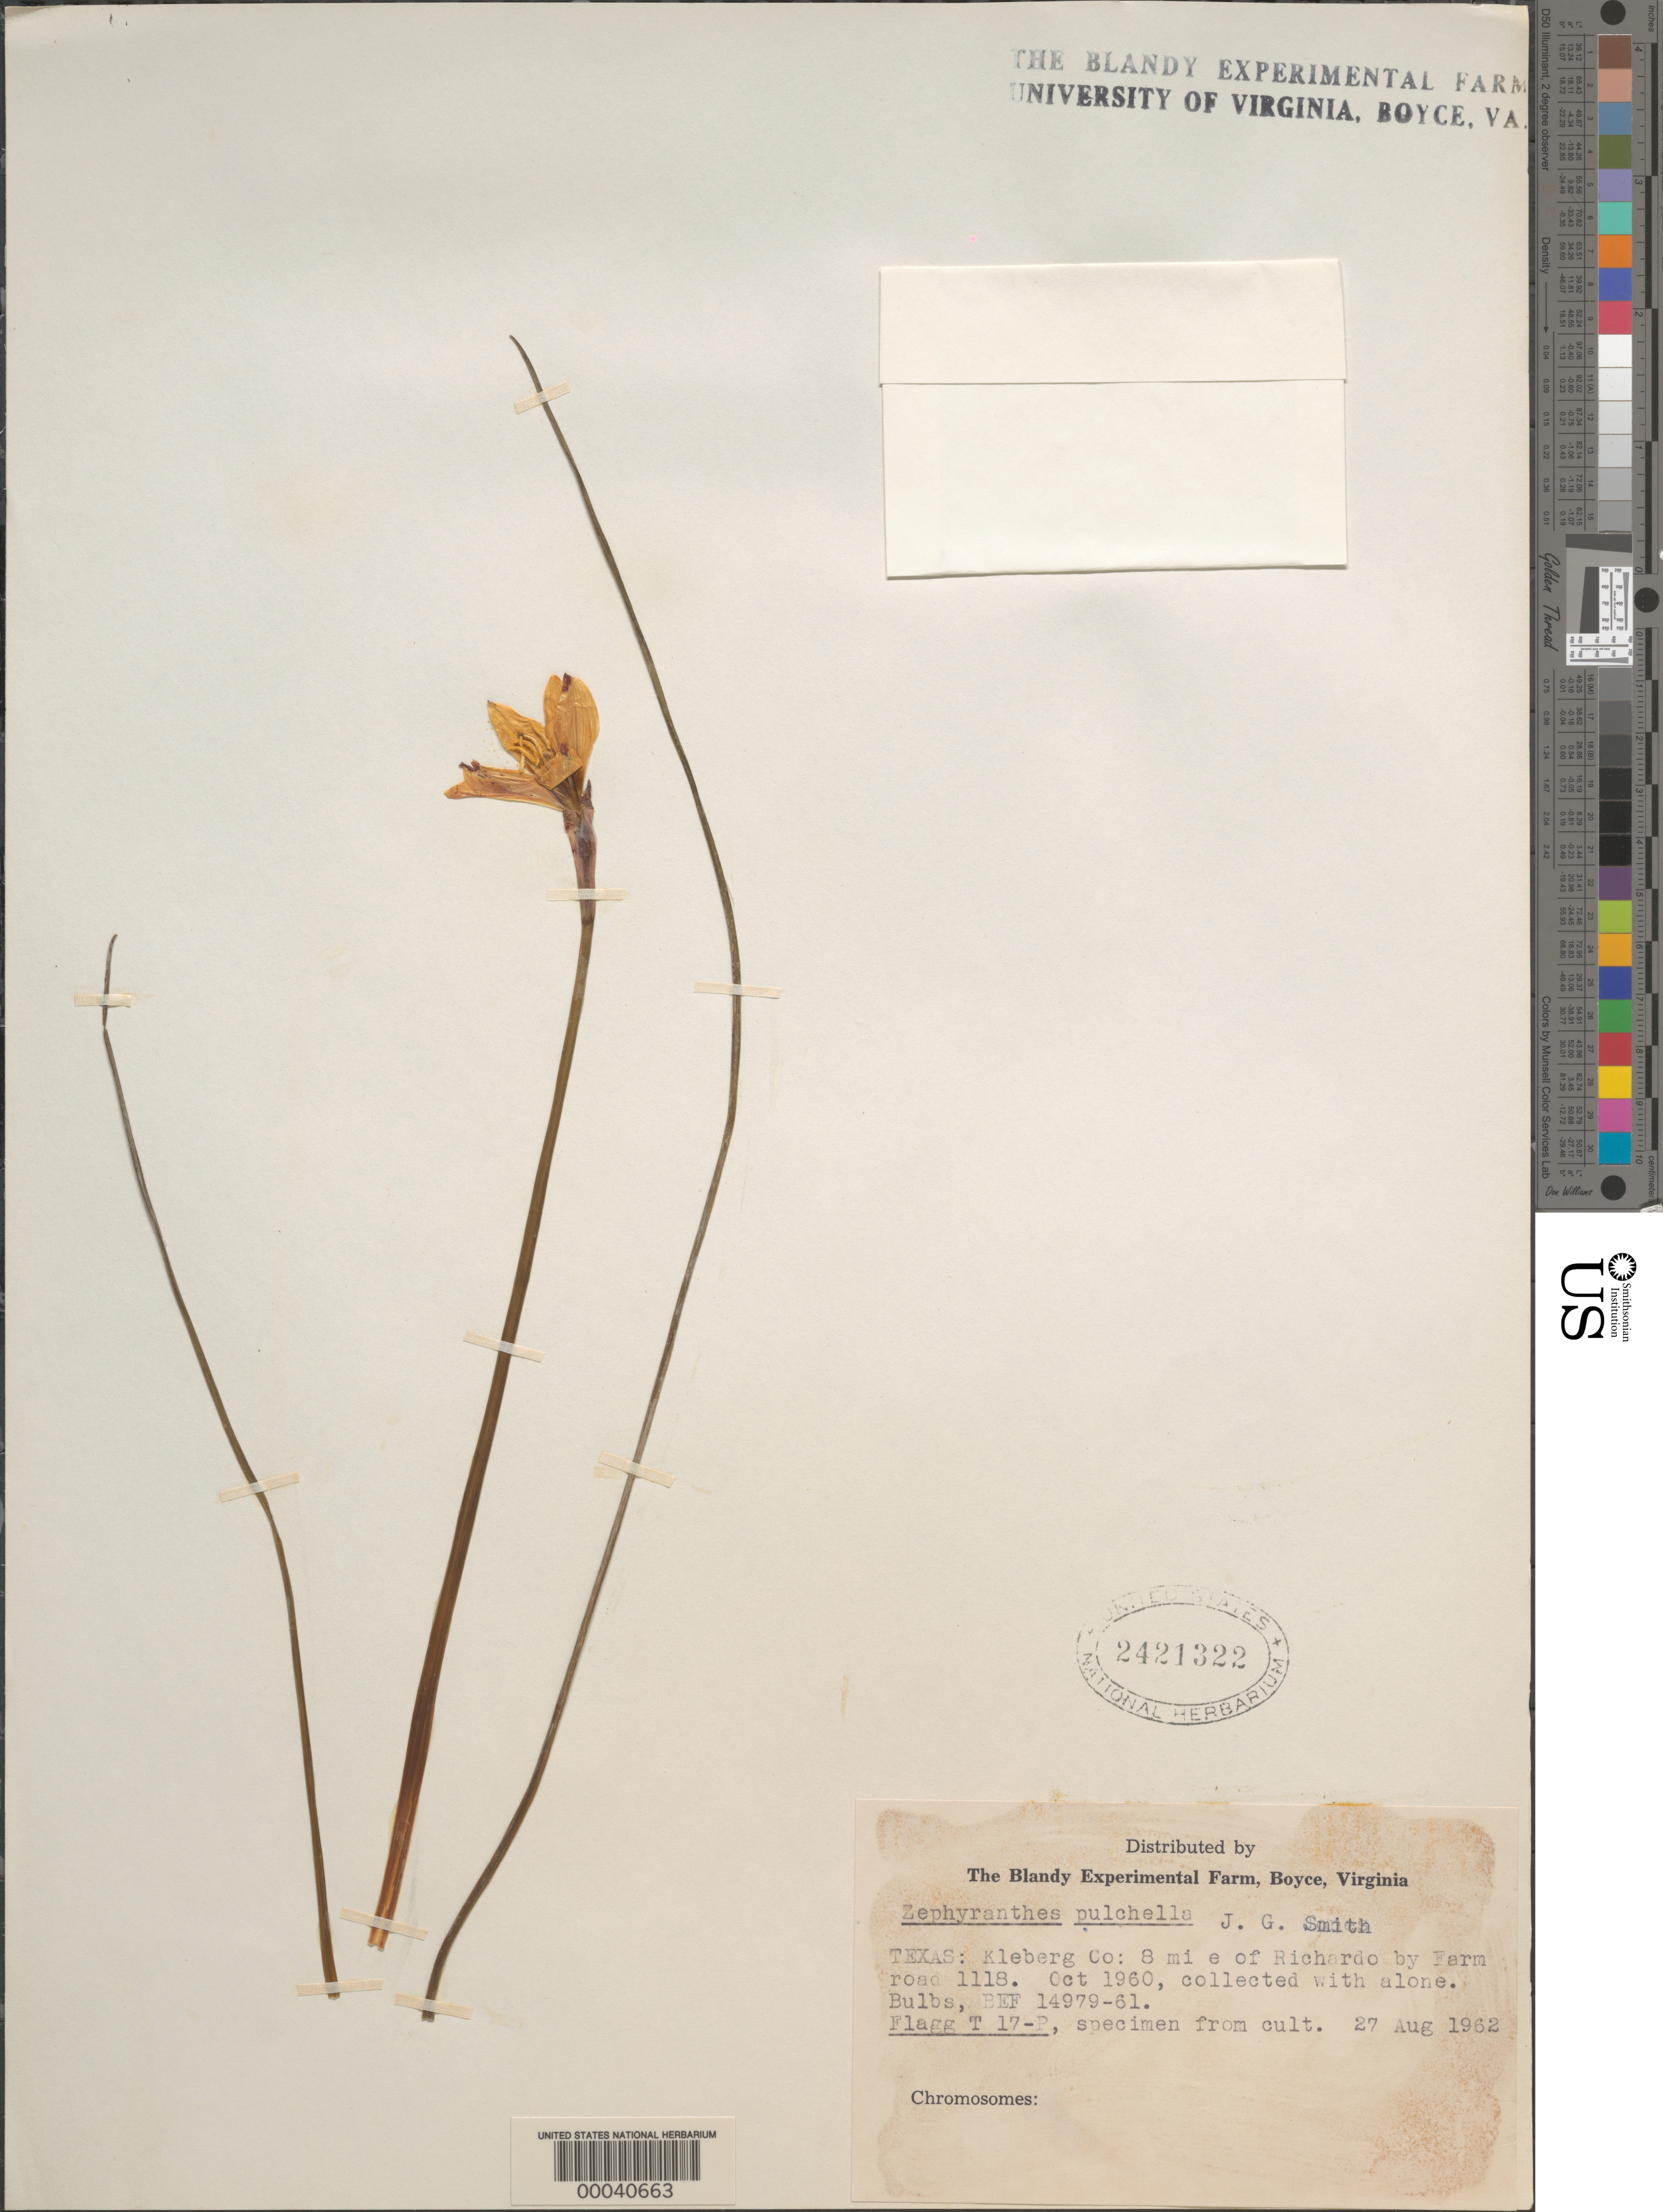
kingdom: Plantae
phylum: Tracheophyta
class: Liliopsida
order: Asparagales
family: Amaryllidaceae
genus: Zephyranthes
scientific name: Zephyranthes pulchella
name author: J.G. Sm.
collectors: R. O. Flagg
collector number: T-17-p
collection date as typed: Oct 1960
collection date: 1960-10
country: United States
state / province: Texas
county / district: Kleburg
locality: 8 mi. e of richardo by farm road 1118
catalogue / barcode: US 2421322